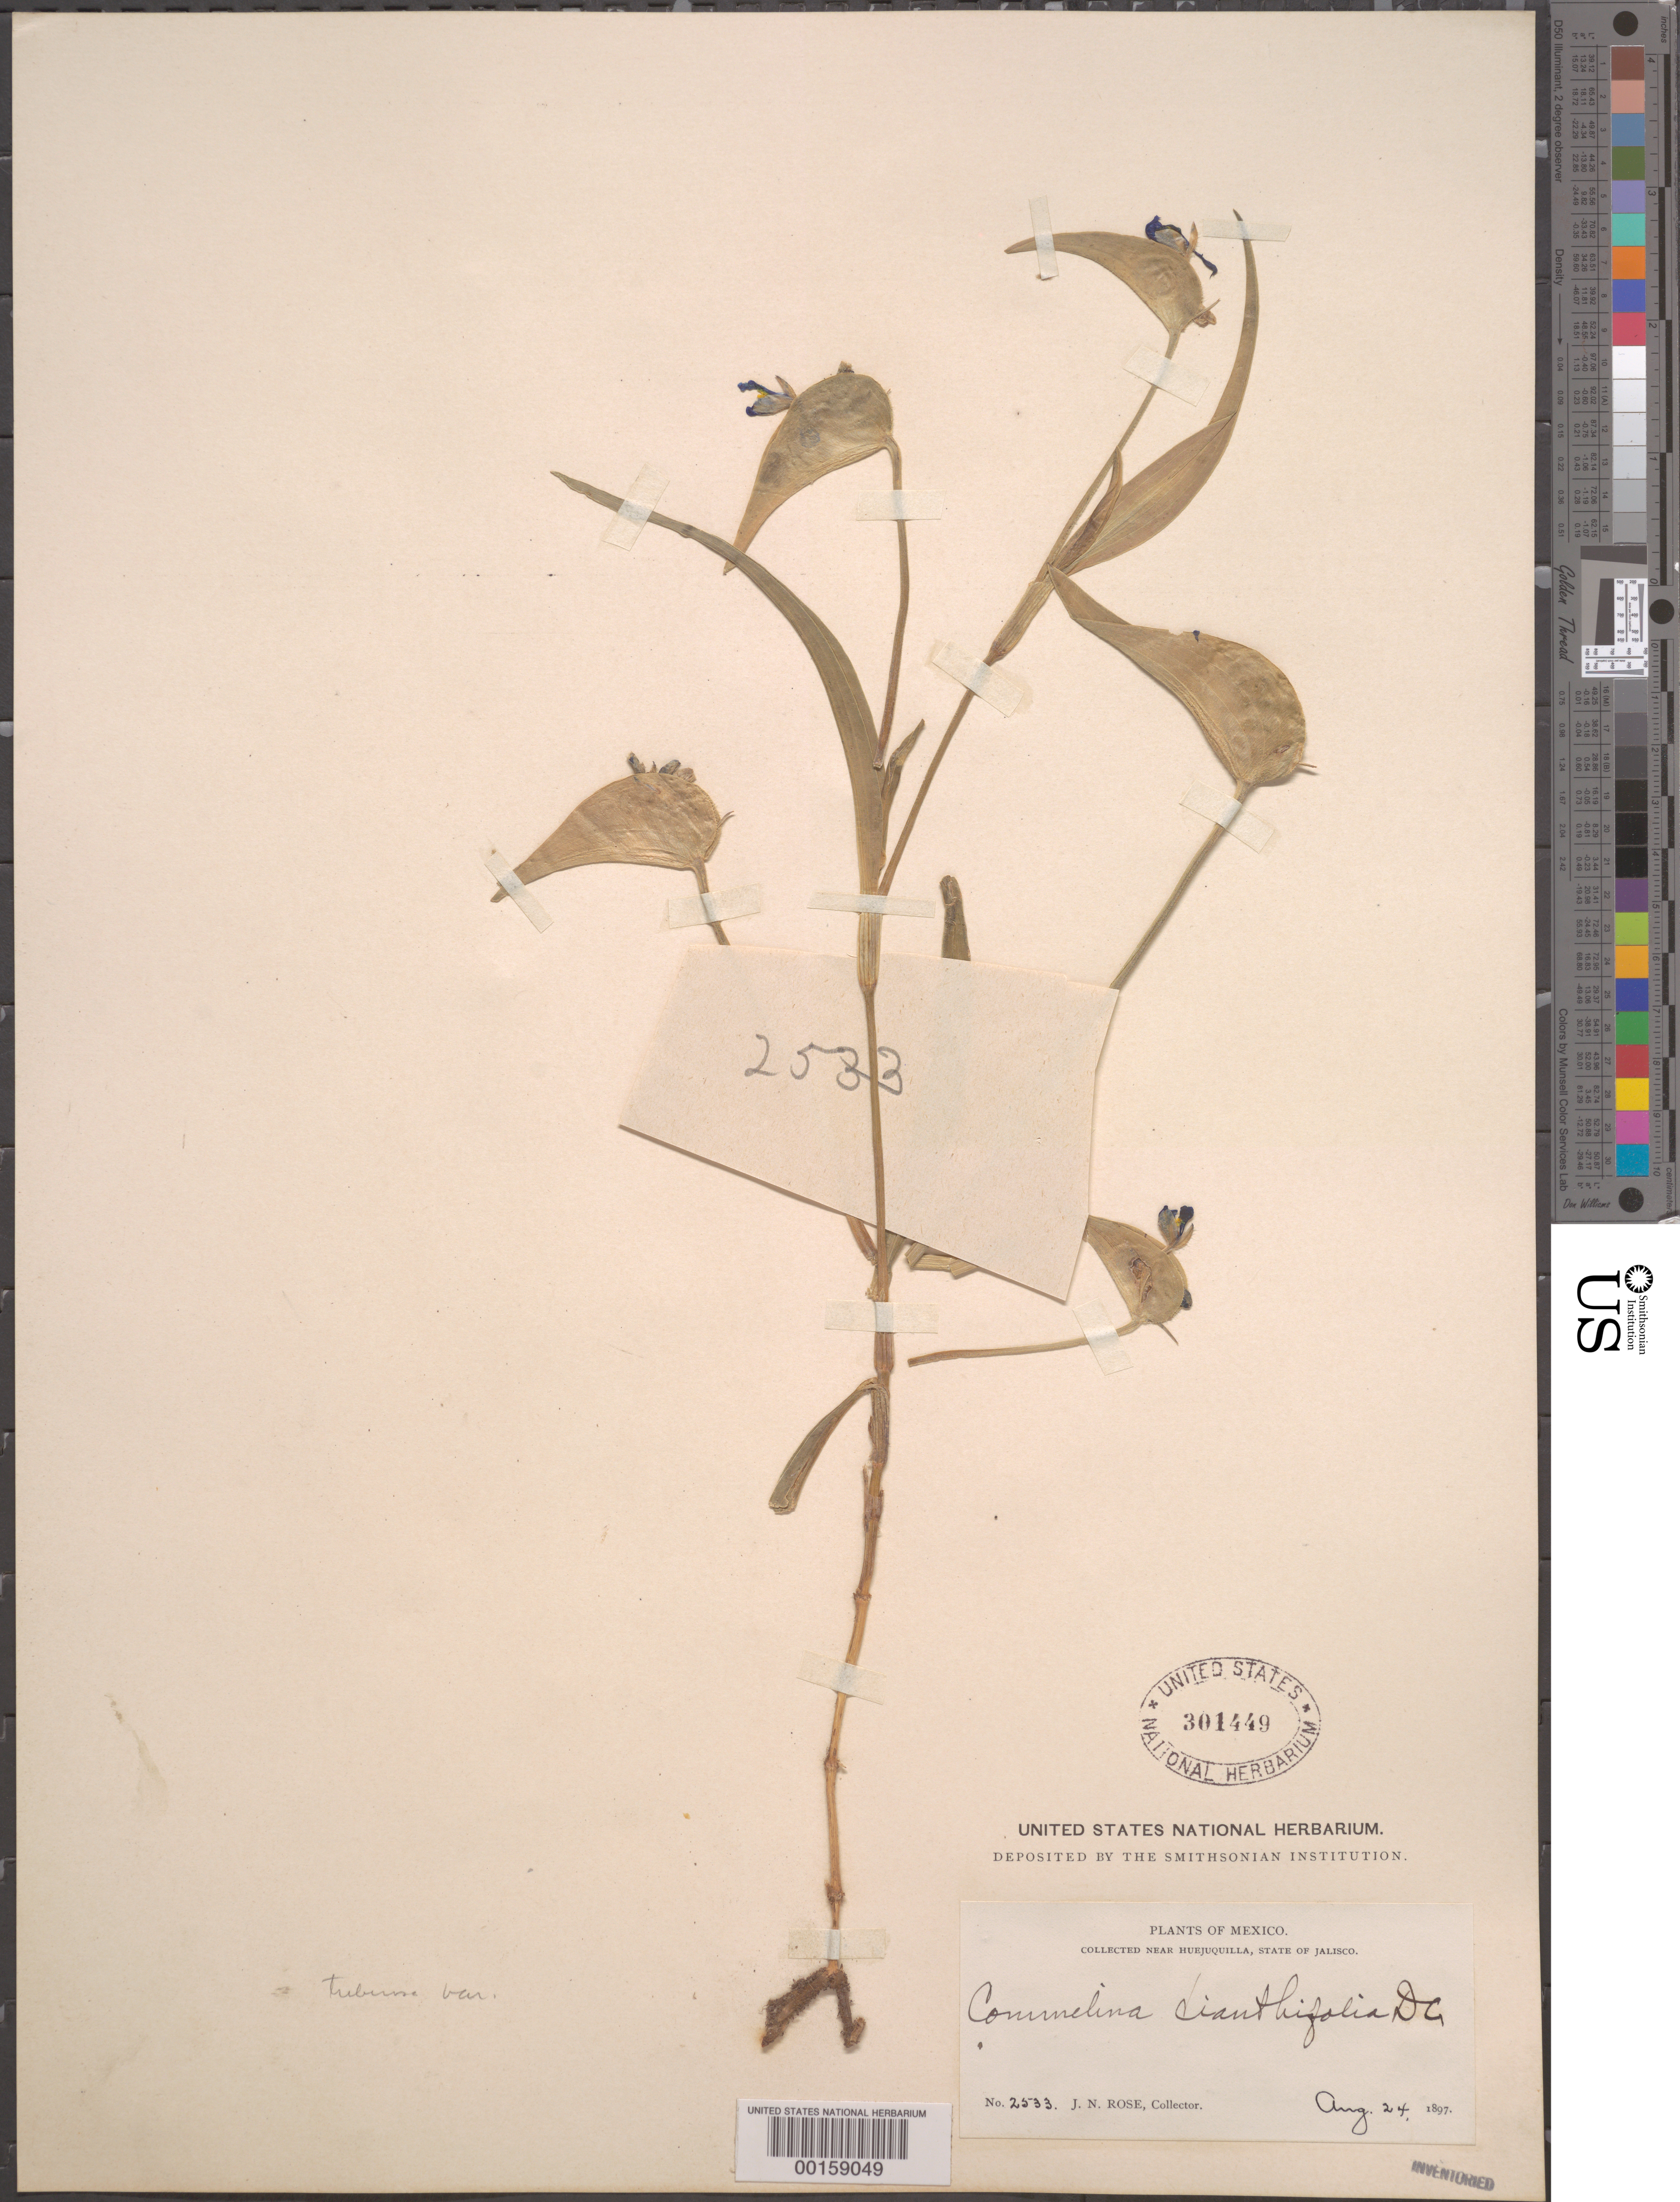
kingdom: Plantae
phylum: Tracheophyta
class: Liliopsida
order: Commelinales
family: Commelinaceae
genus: Commelina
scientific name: Commelina tuberosa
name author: L.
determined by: Faden, Robert B., (US), Smithsonian Institution - National Museum of Natural History (UNITED STATES)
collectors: J. N. Rose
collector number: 2533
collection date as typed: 24 Aug 1897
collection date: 1897-08-24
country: Mexico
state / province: Jalisco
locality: Huejuquilla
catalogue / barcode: US 301449